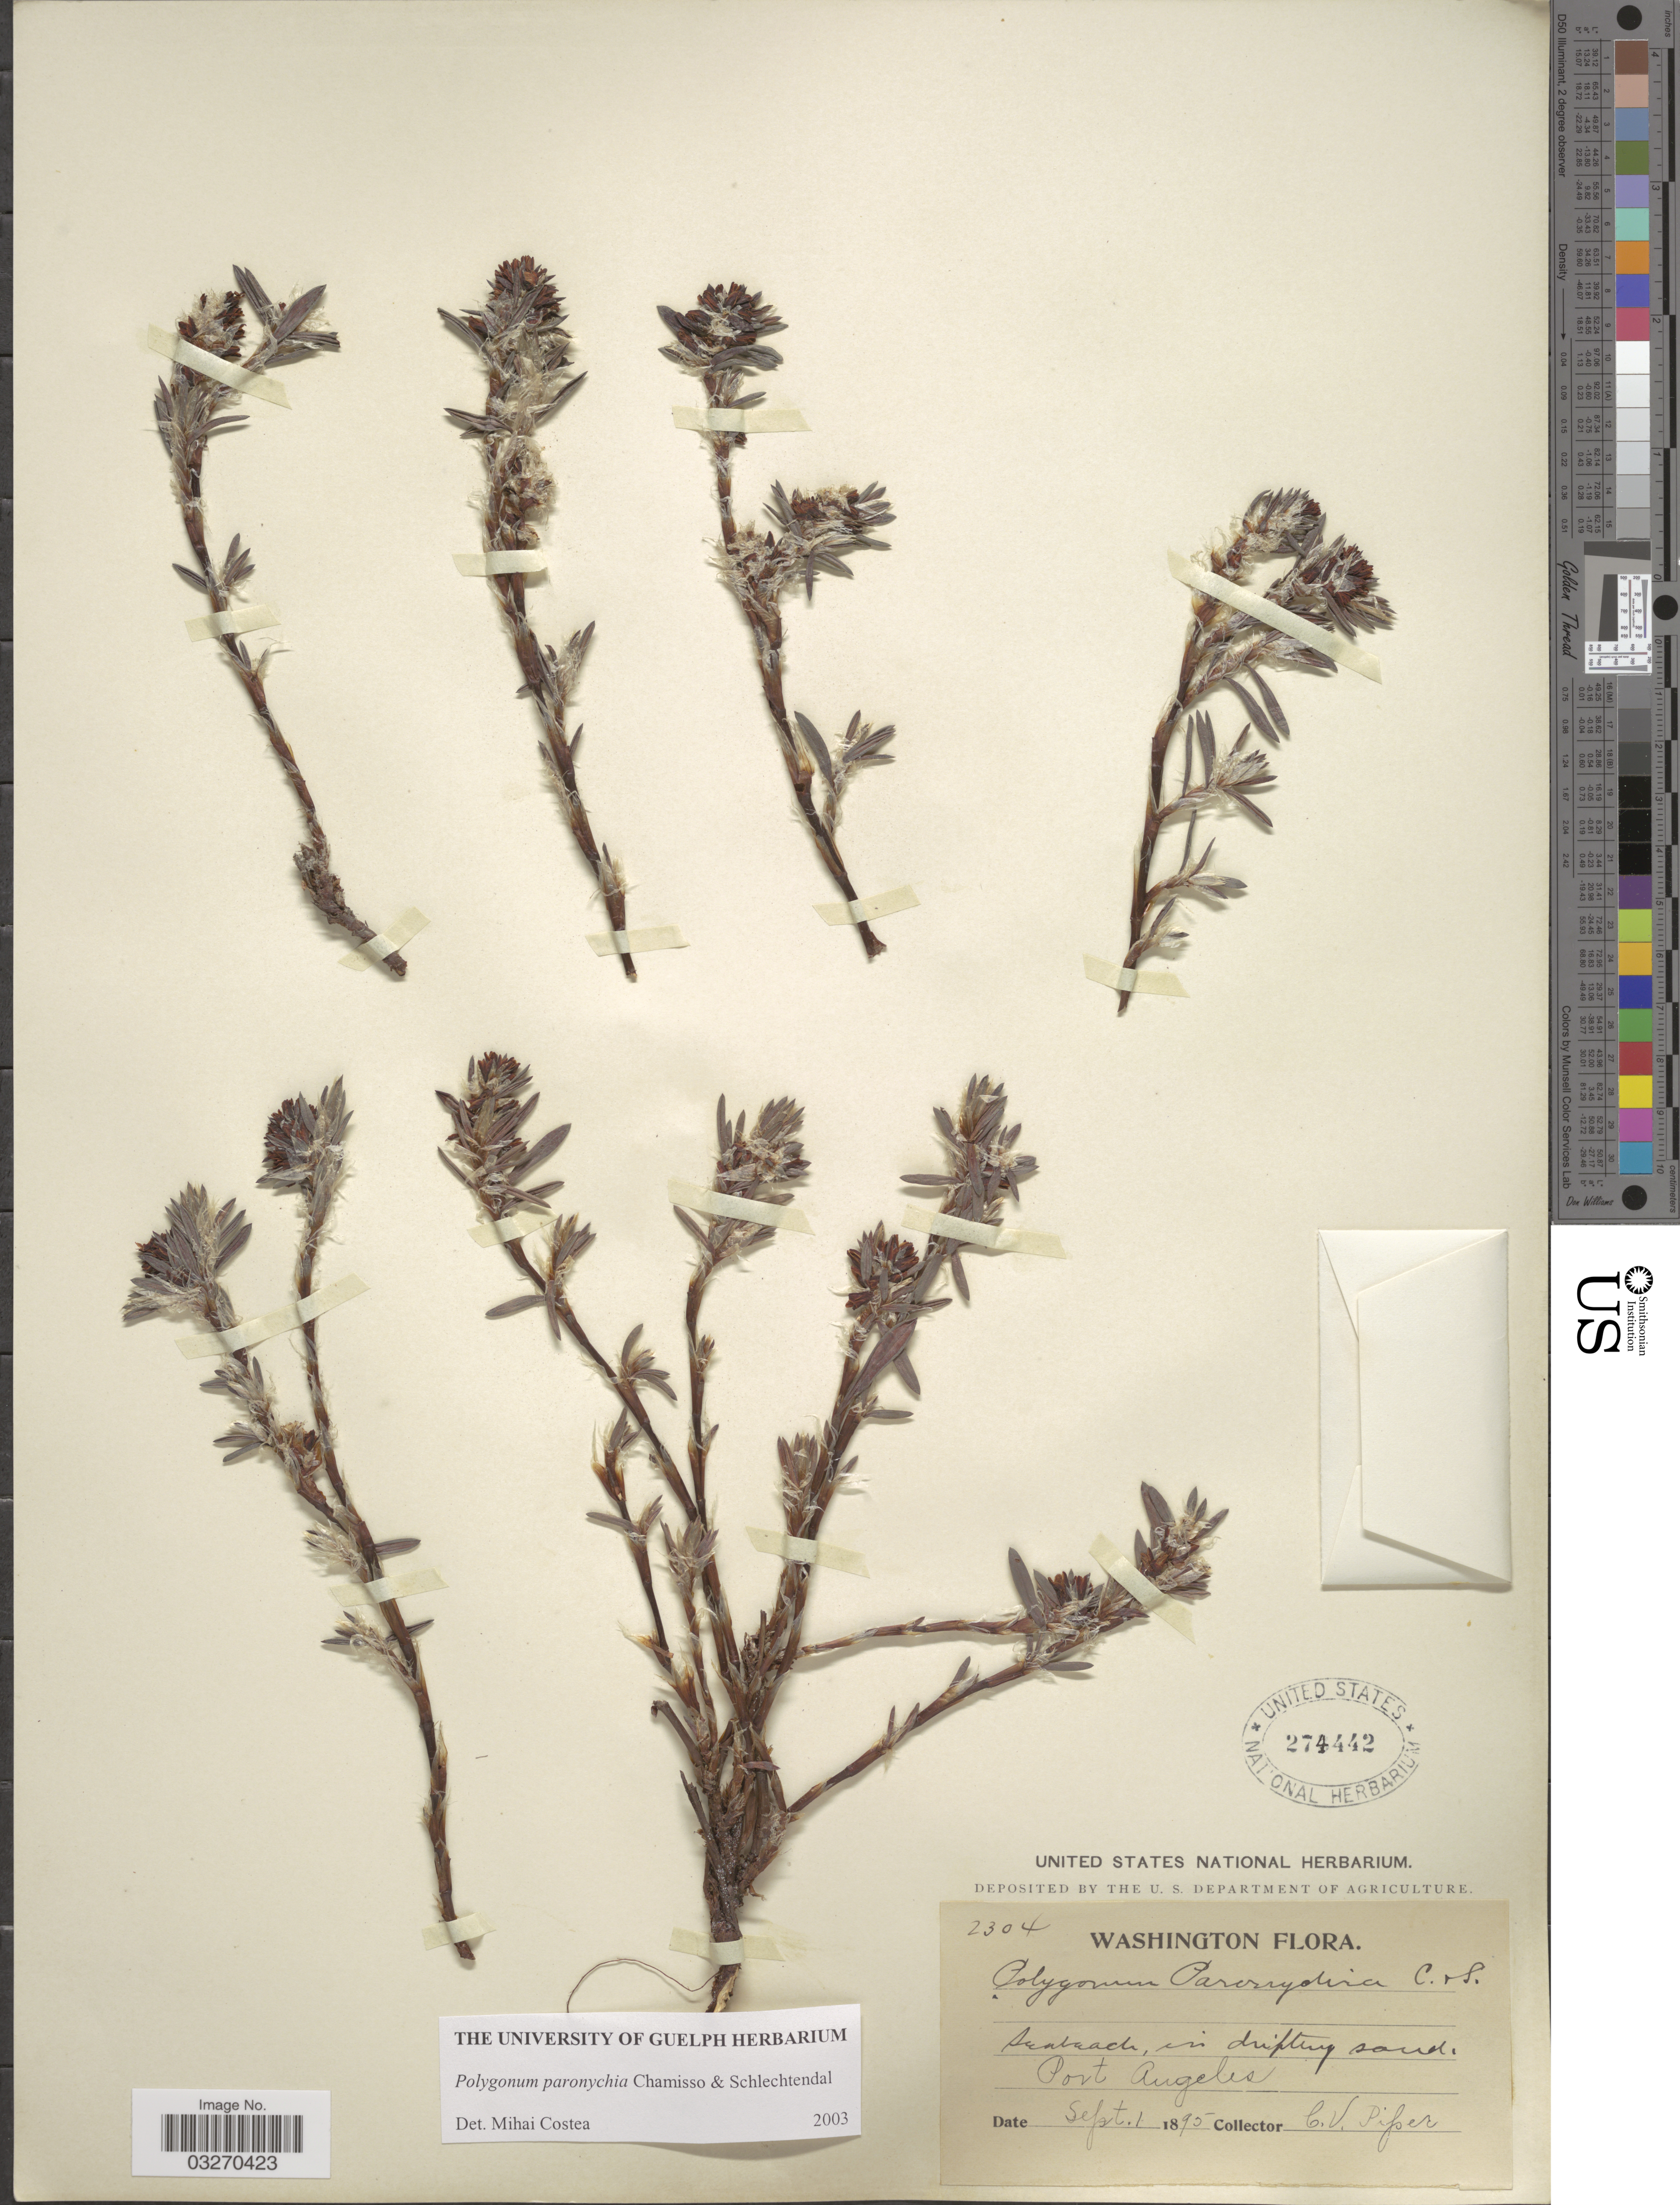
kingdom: Plantae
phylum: Tracheophyta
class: Magnoliopsida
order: Caryophyllales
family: Polygonaceae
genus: Polygonum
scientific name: Polygonum paronychia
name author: Cham. & Schltdl.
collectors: C. V. Piper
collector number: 2304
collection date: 1895-09-01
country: United States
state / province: Washington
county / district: Clallam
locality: Port Angeles.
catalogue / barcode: US 274442